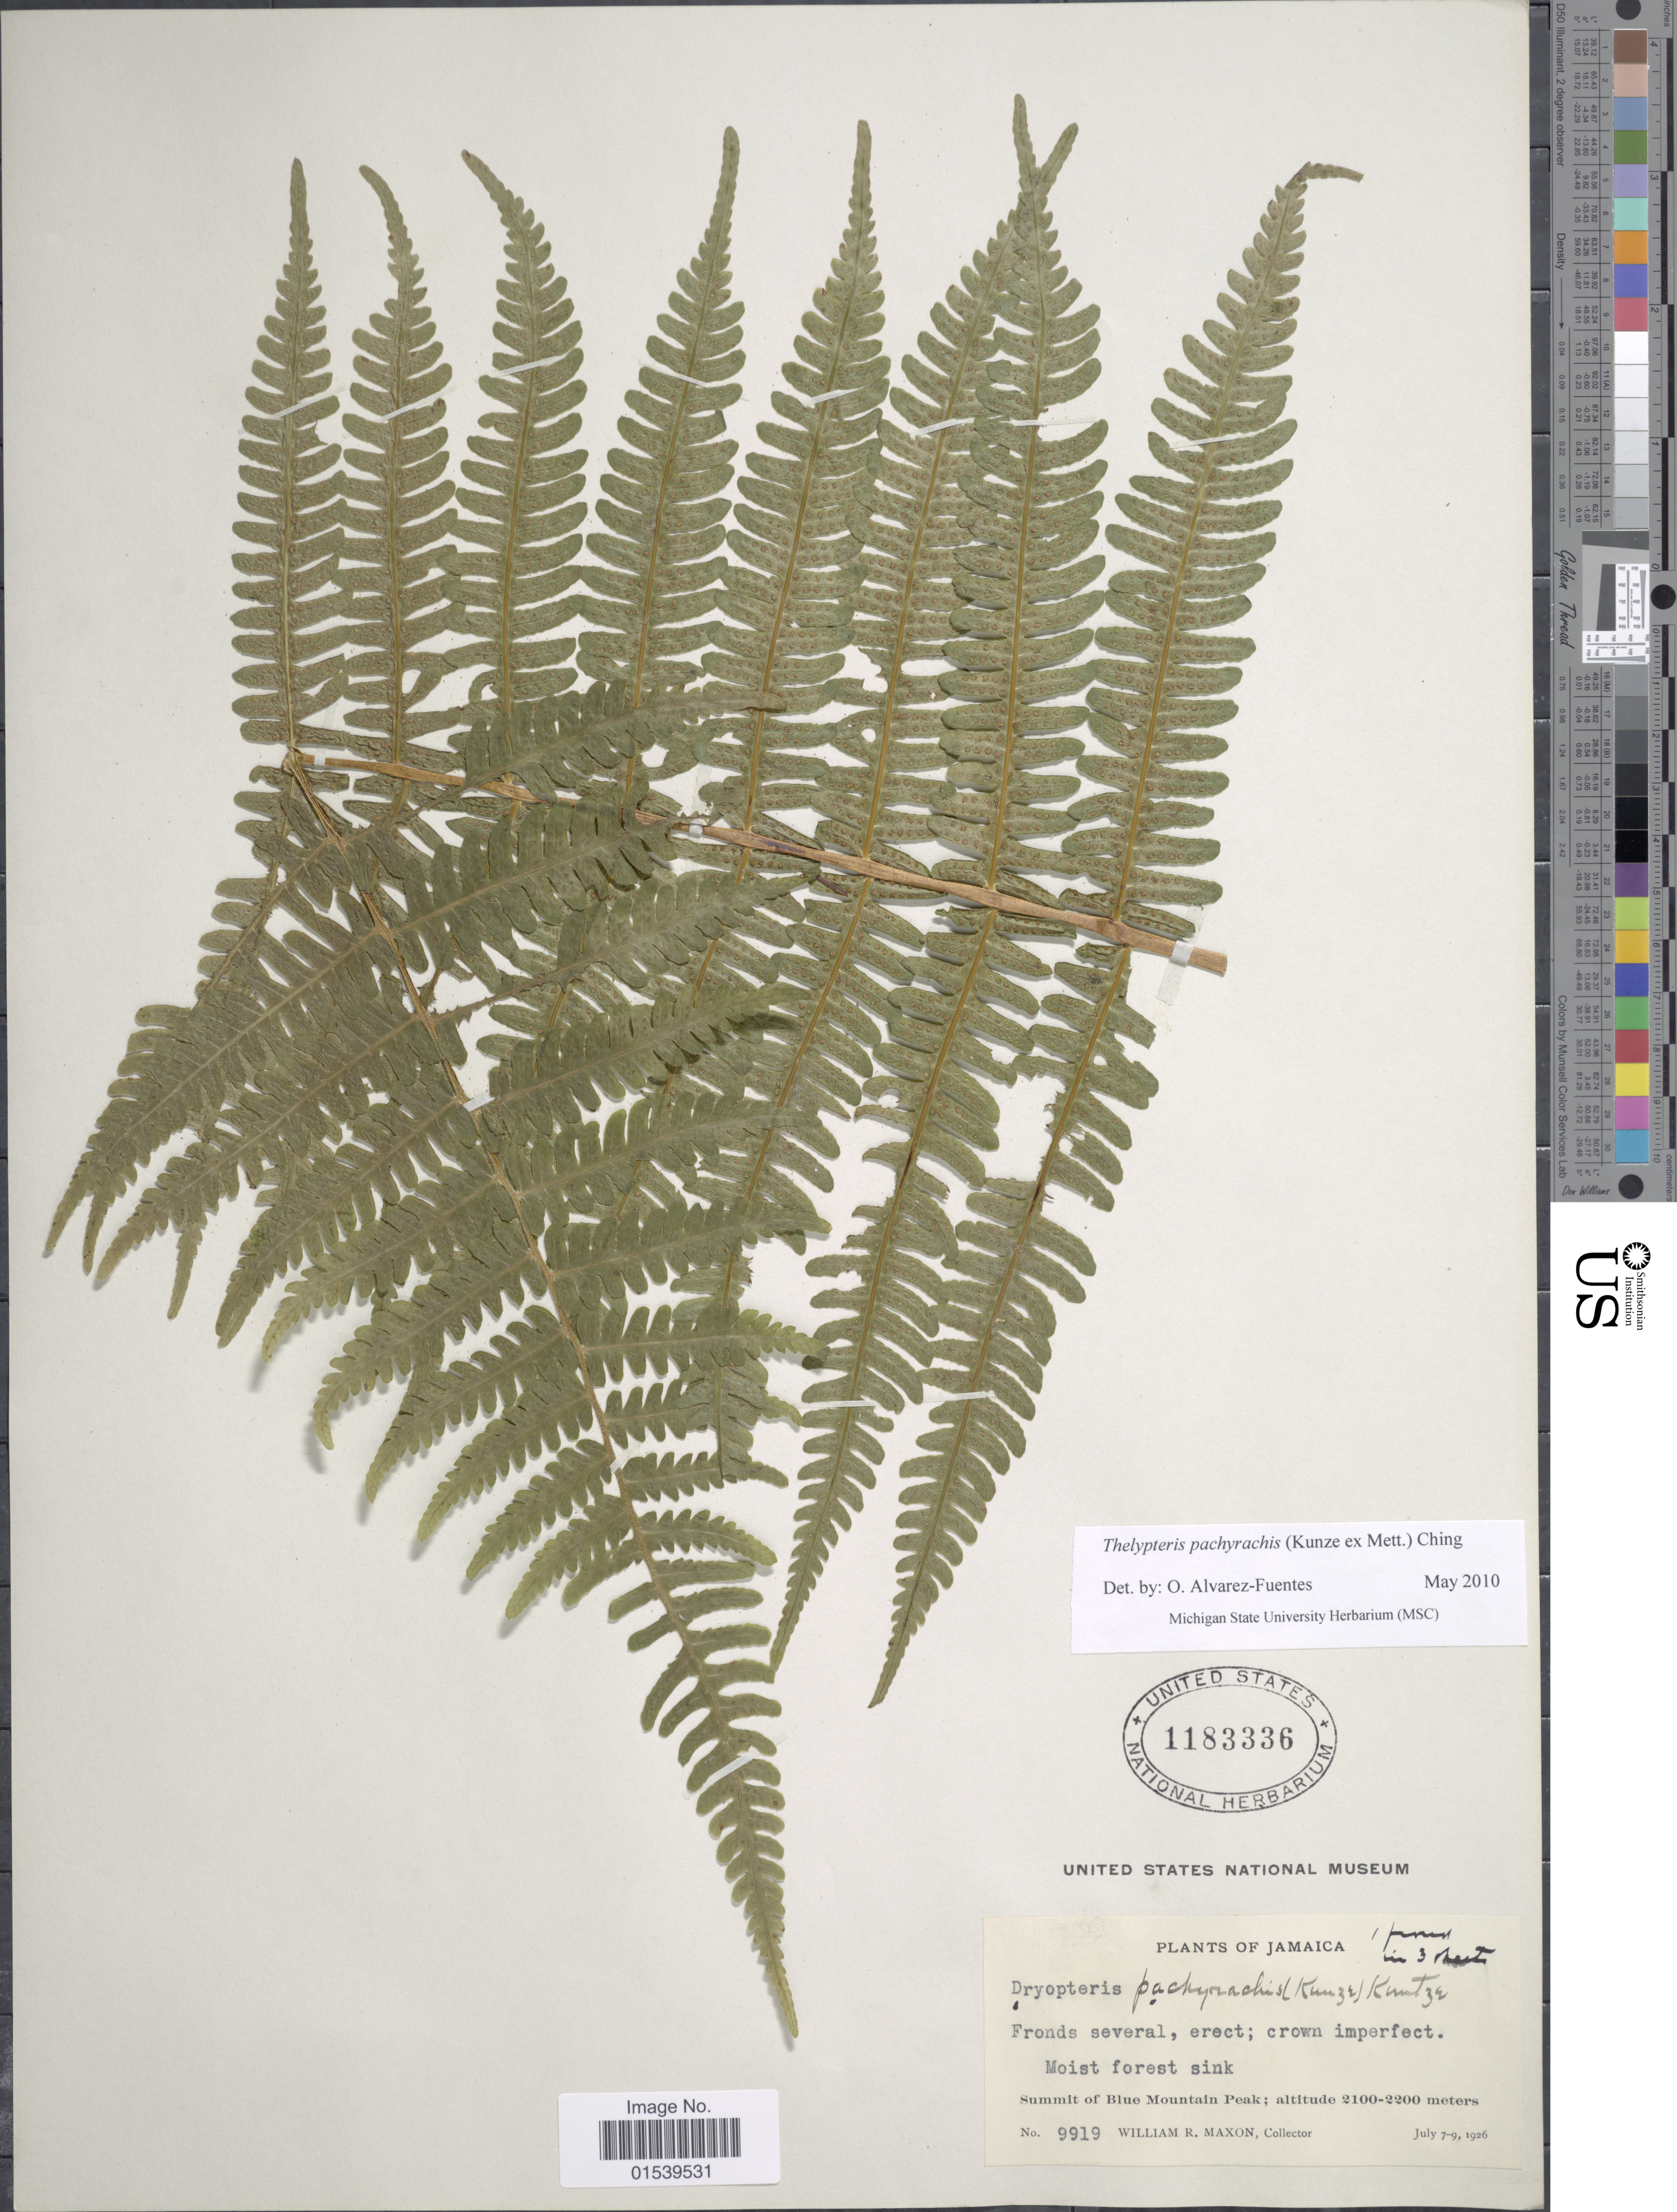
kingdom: Plantae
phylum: Tracheophyta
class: Polypodiopsida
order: Polypodiales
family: Thelypteridaceae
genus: Amauropelta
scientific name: Amauropelta pachyrachis (Kunze) comb. nov., ined 2015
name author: (Kunze)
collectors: W. R. Maxon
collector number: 9919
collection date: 1926-07-07/1926-07-09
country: Jamaica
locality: Summit of Blue Mountain Peak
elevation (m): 2100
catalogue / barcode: US 1183336